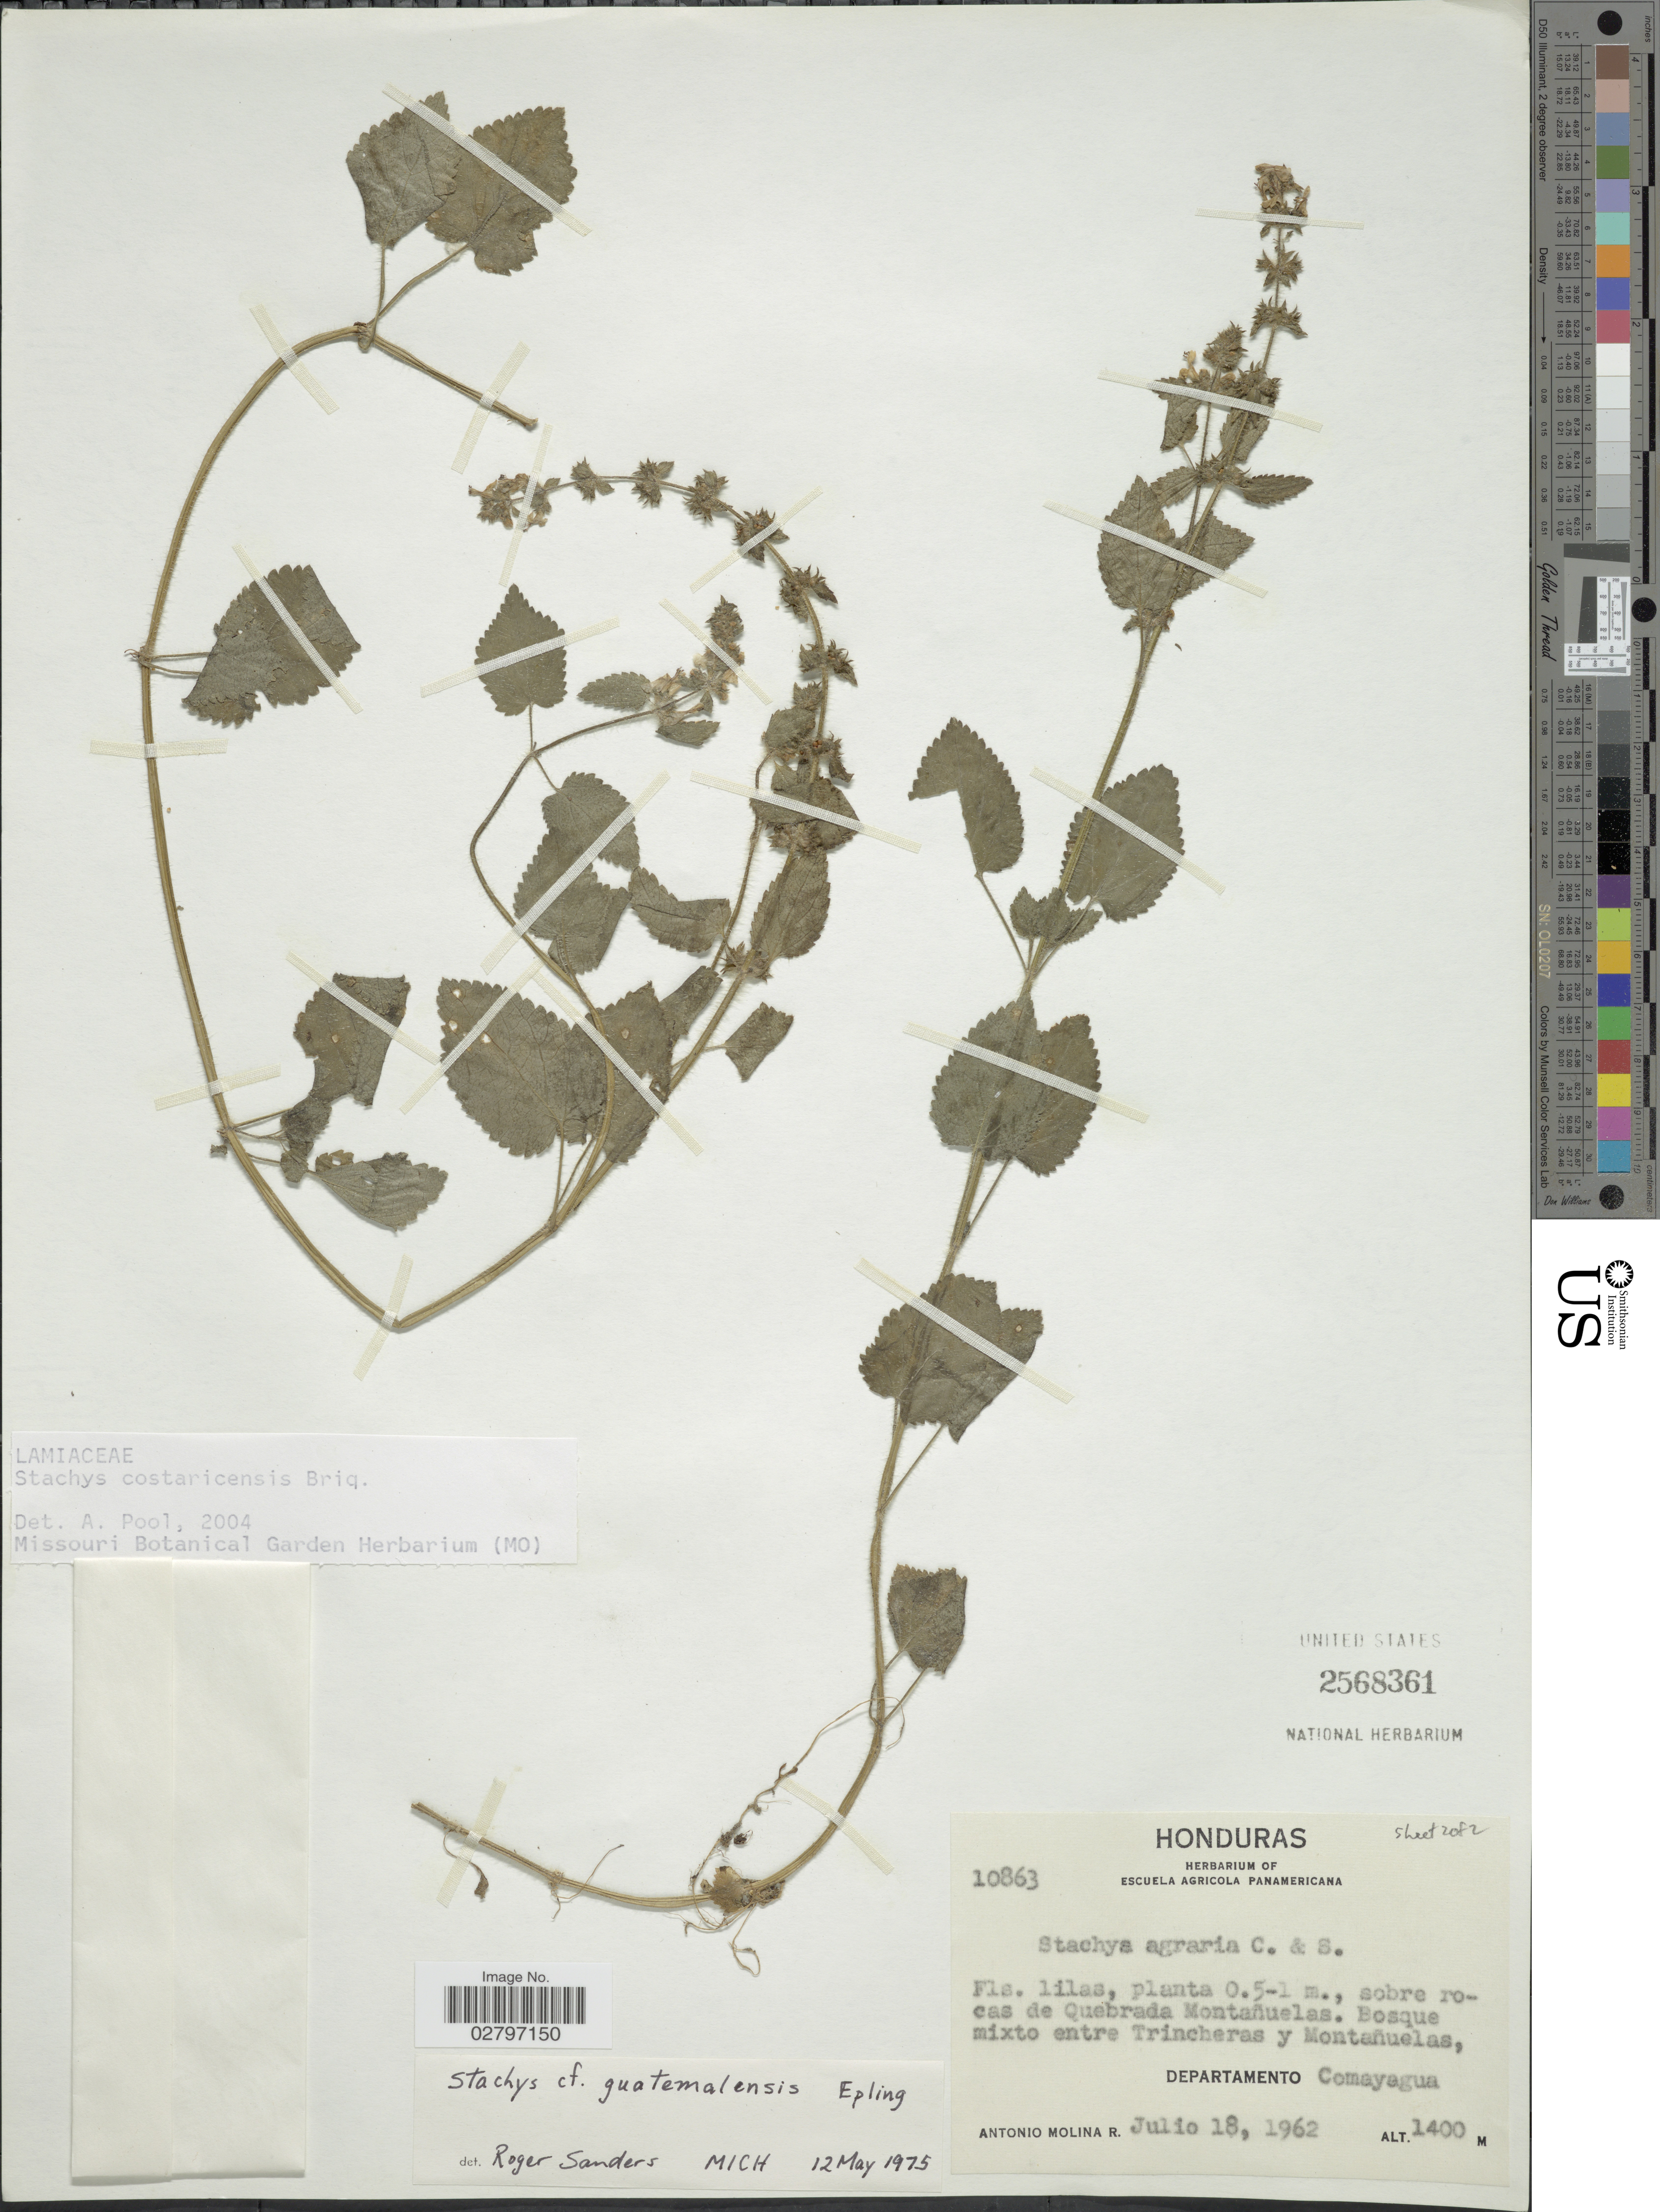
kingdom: Plantae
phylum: Tracheophyta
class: Magnoliopsida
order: Lamiales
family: Lamiaceae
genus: Stachys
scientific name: Stachys costaricensis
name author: Briq.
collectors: A. Molina R.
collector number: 10863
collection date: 1962-07-18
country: Honduras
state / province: Comayagua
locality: Sobre rocas de Quebrada Montañuelas. Departamento Comayagua.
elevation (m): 1400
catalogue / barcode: US 2568361